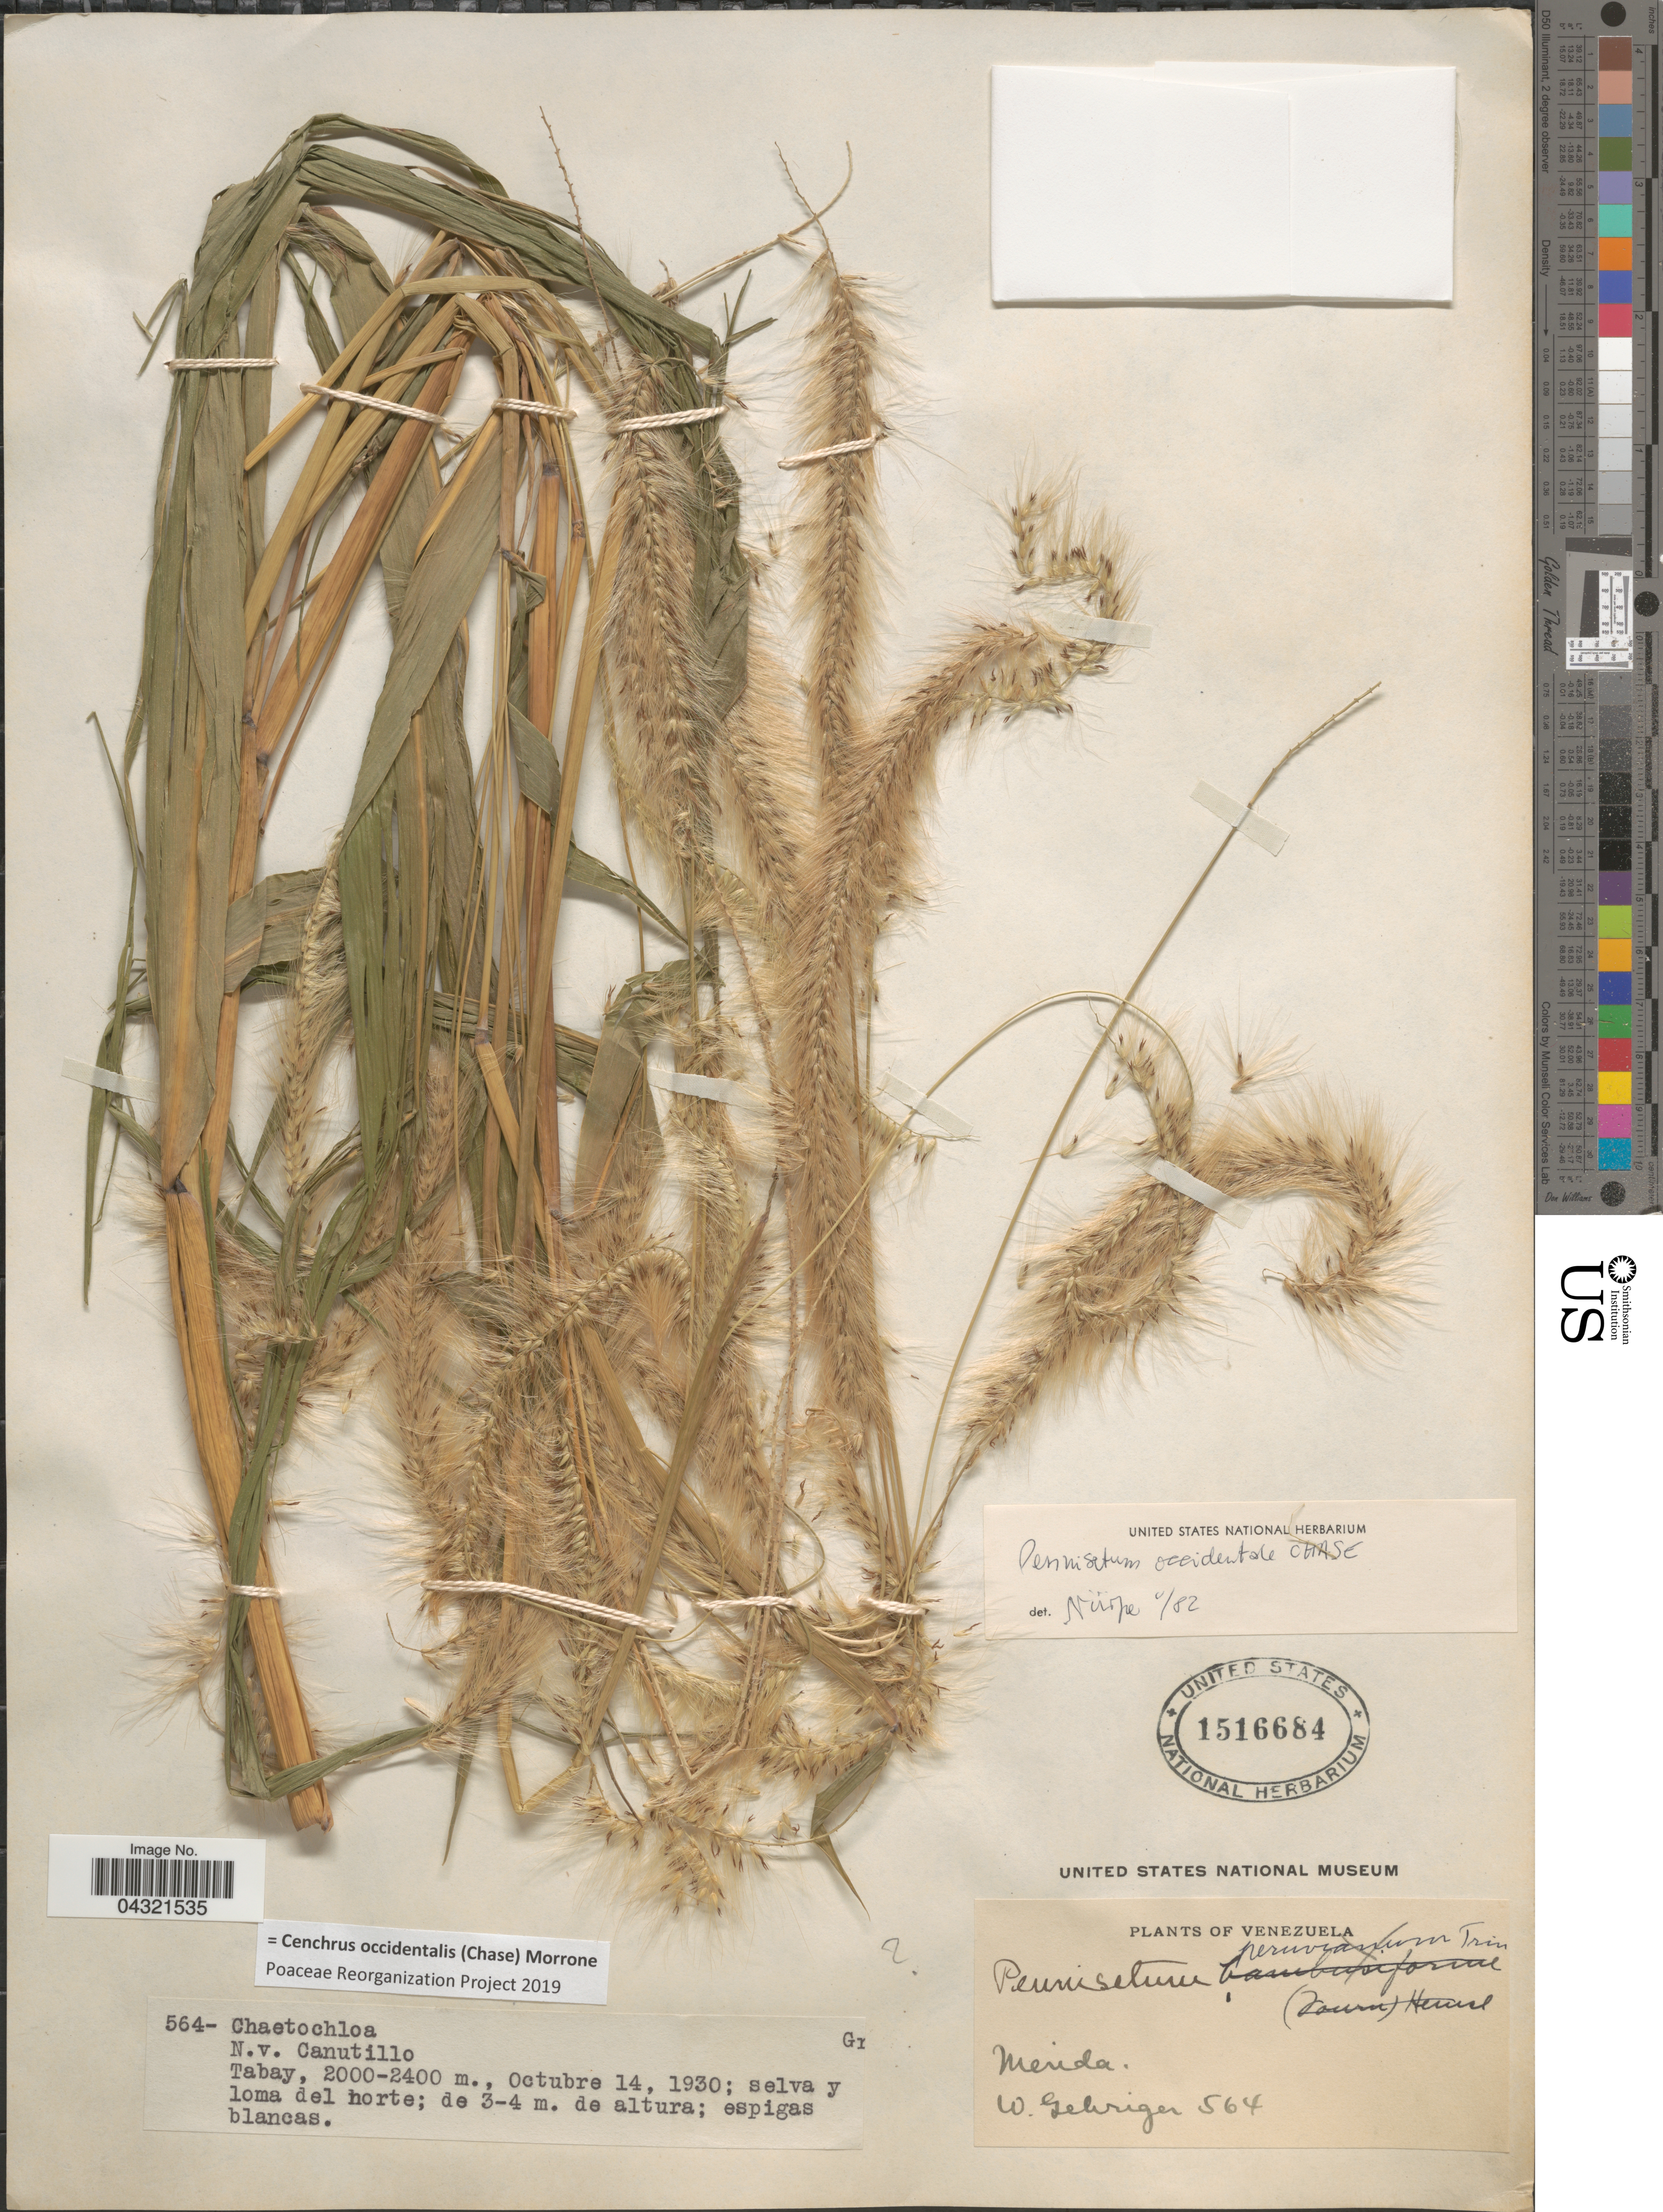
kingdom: Plantae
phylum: Tracheophyta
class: Liliopsida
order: Poales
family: Poaceae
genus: Cenchrus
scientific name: Cenchrus occidentalis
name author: (Chase) Morrone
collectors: W. Gehriger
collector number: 564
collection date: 1930-10-14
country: Venezuela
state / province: Merida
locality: Chaetochloa [unsure placement] N.v. Canutillo. Tabay,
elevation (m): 2000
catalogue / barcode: US 1516684